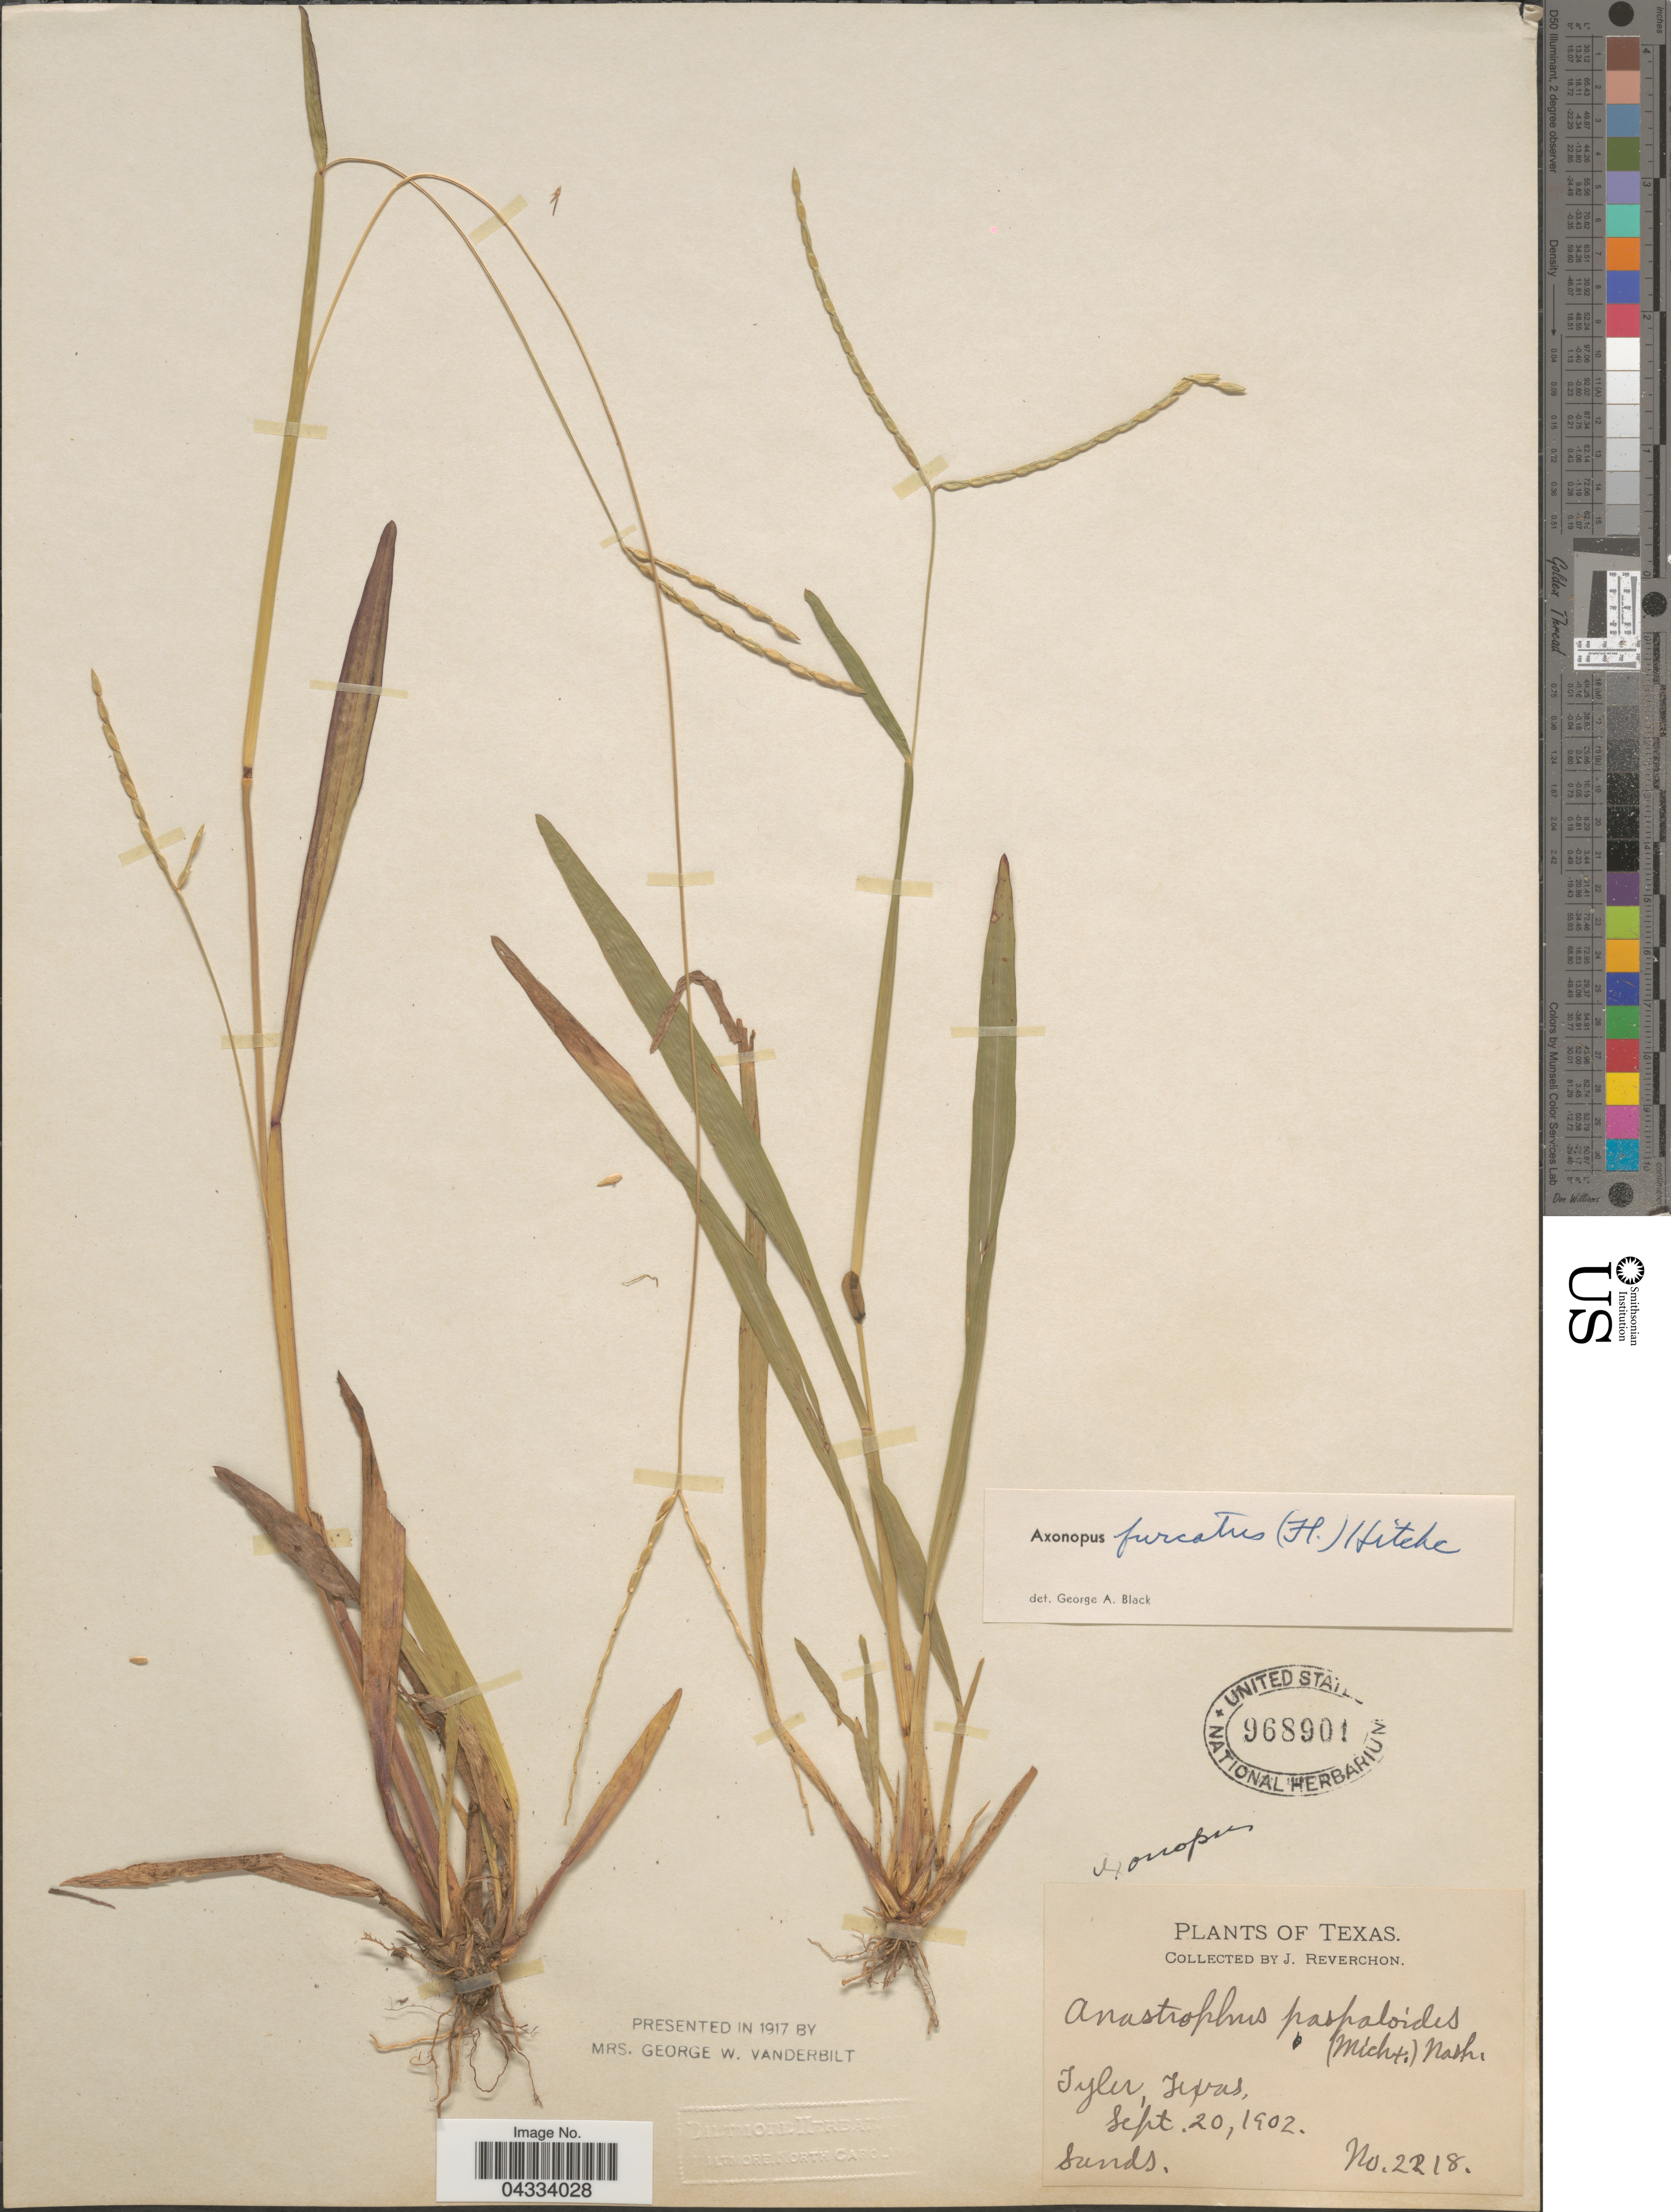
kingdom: Plantae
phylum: Tracheophyta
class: Liliopsida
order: Poales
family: Poaceae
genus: Axonopus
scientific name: Axonopus furcatus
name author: (Flüggé) Hitchc.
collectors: J. Reverchon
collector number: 2218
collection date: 1902-09-20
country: United States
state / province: Texas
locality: Tyler.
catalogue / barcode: US 968901